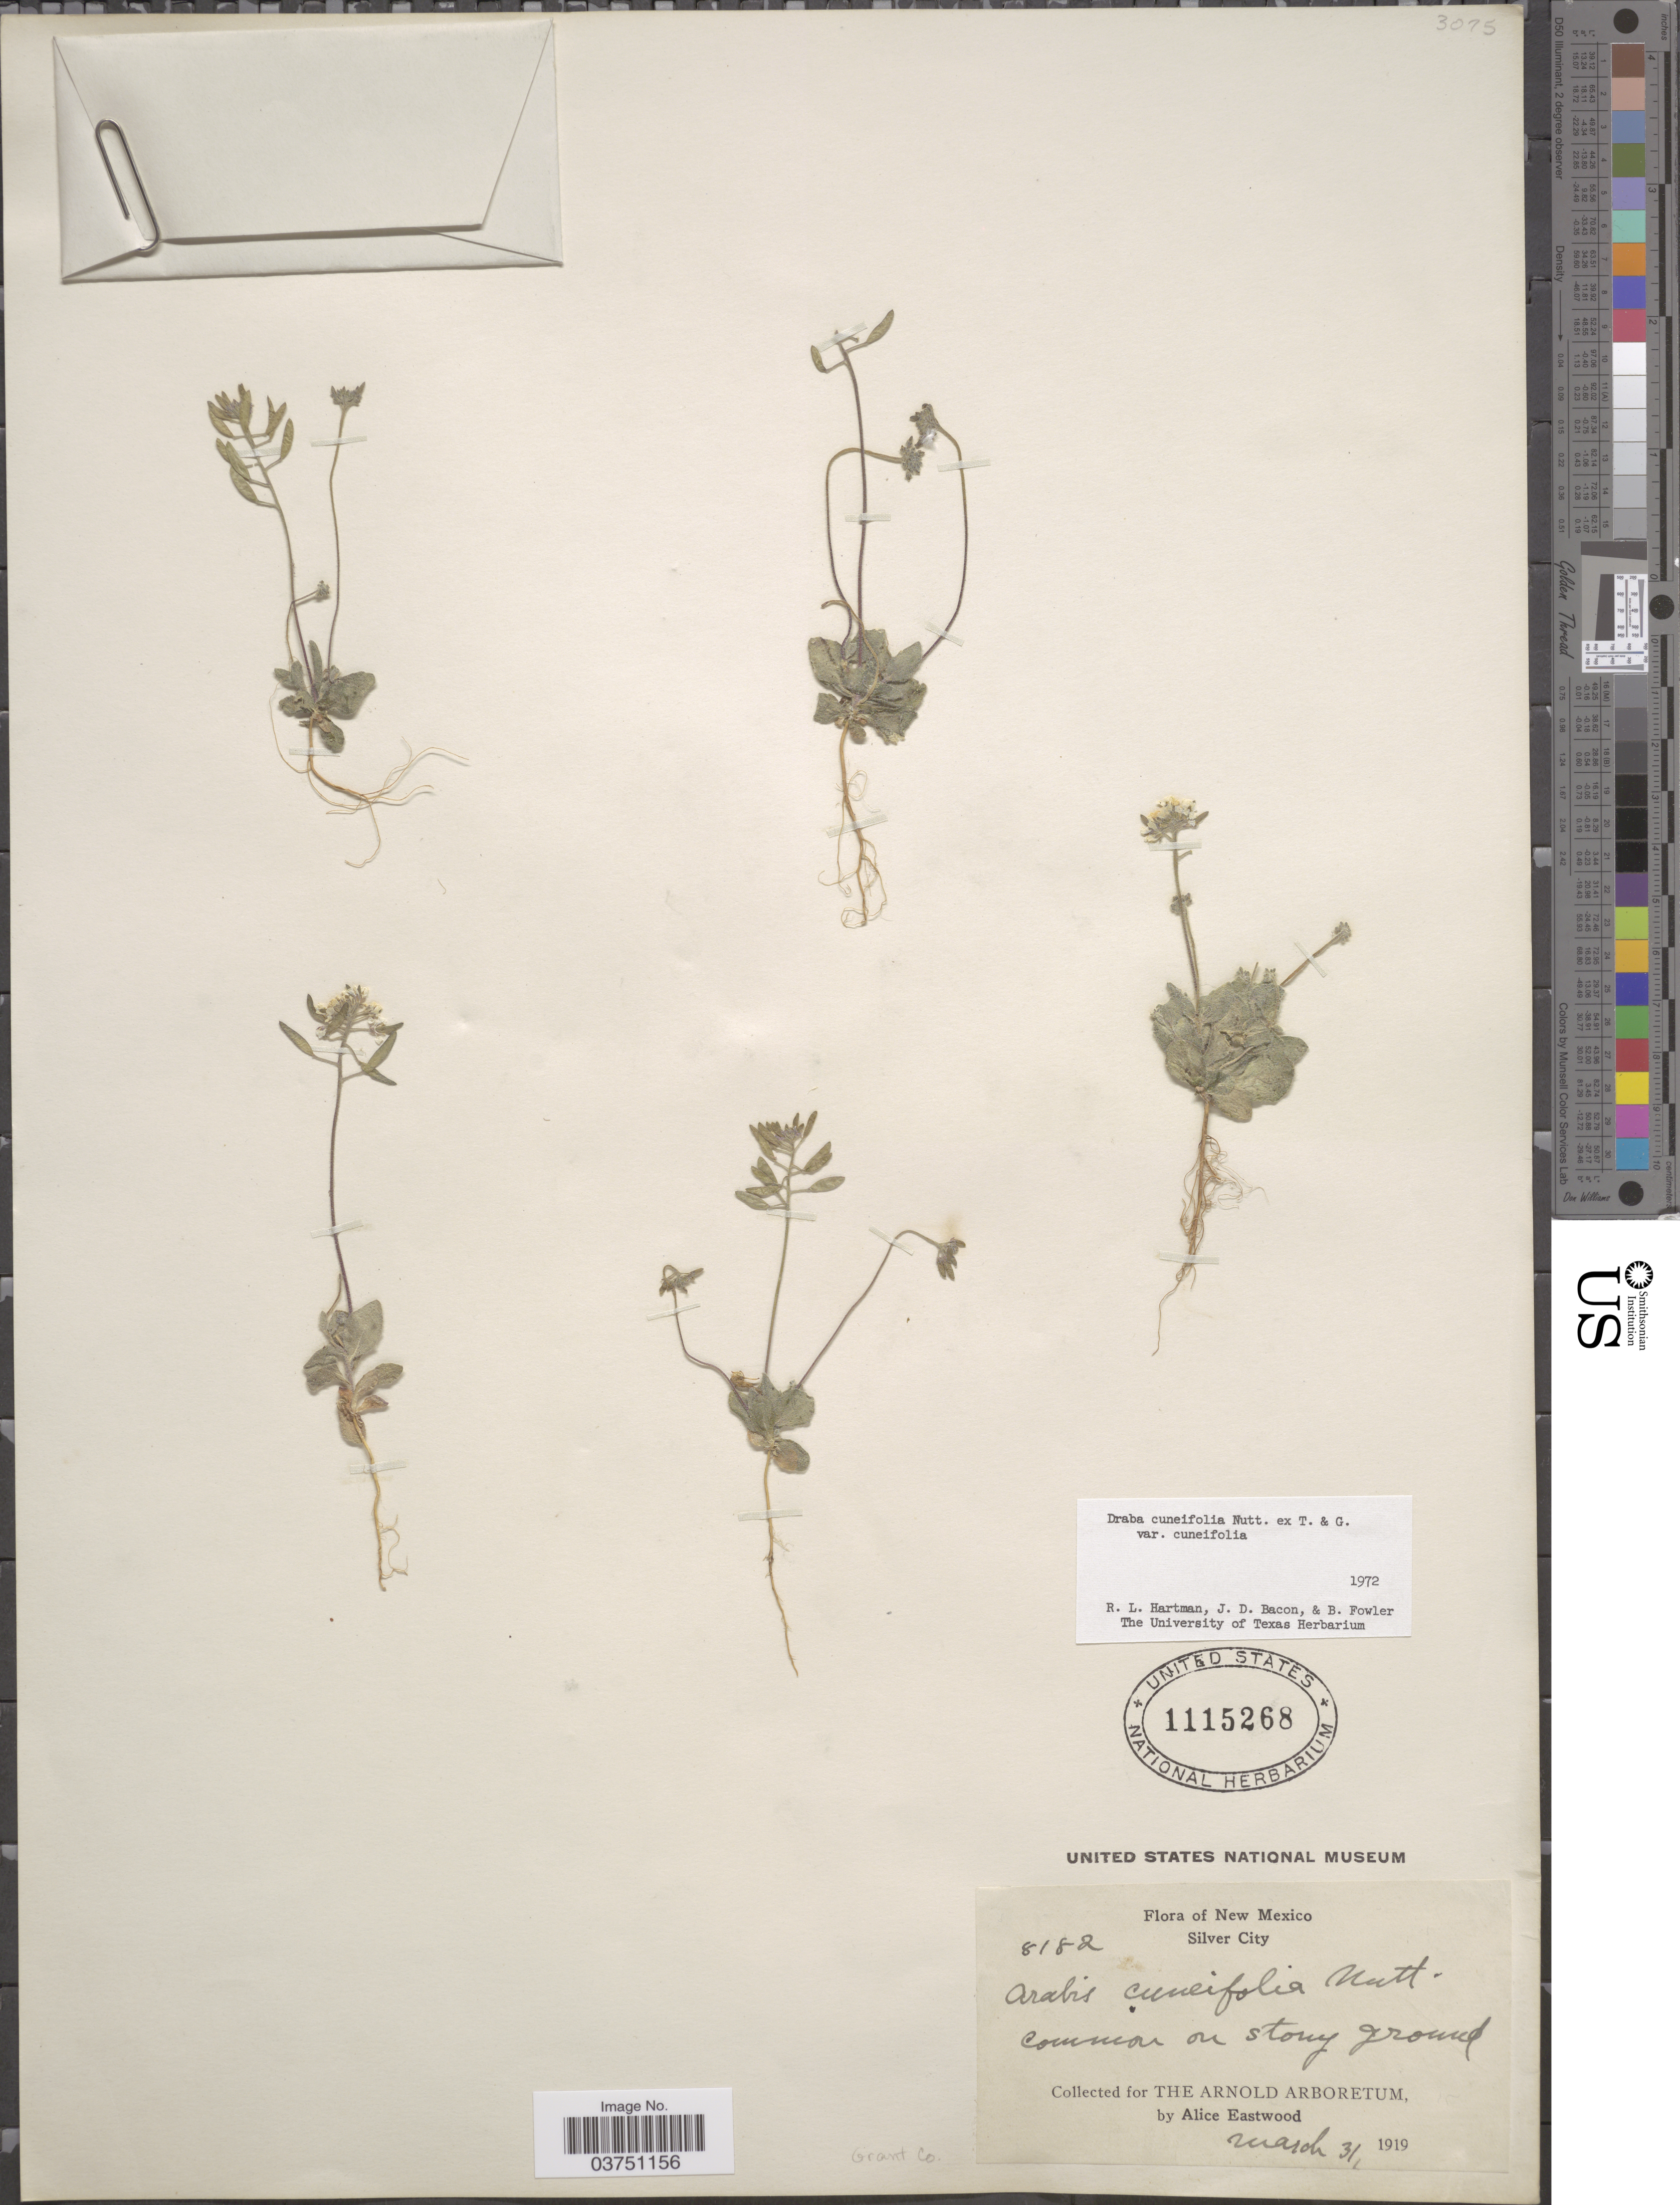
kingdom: Plantae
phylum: Tracheophyta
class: Magnoliopsida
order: Brassicales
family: Brassicaceae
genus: Draba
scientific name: Draba cuneifolia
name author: Nutt.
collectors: A. Eastwood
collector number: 8182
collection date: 1919-03-31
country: United States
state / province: New Mexico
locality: Silver City. Grant Co.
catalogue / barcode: US 1115268